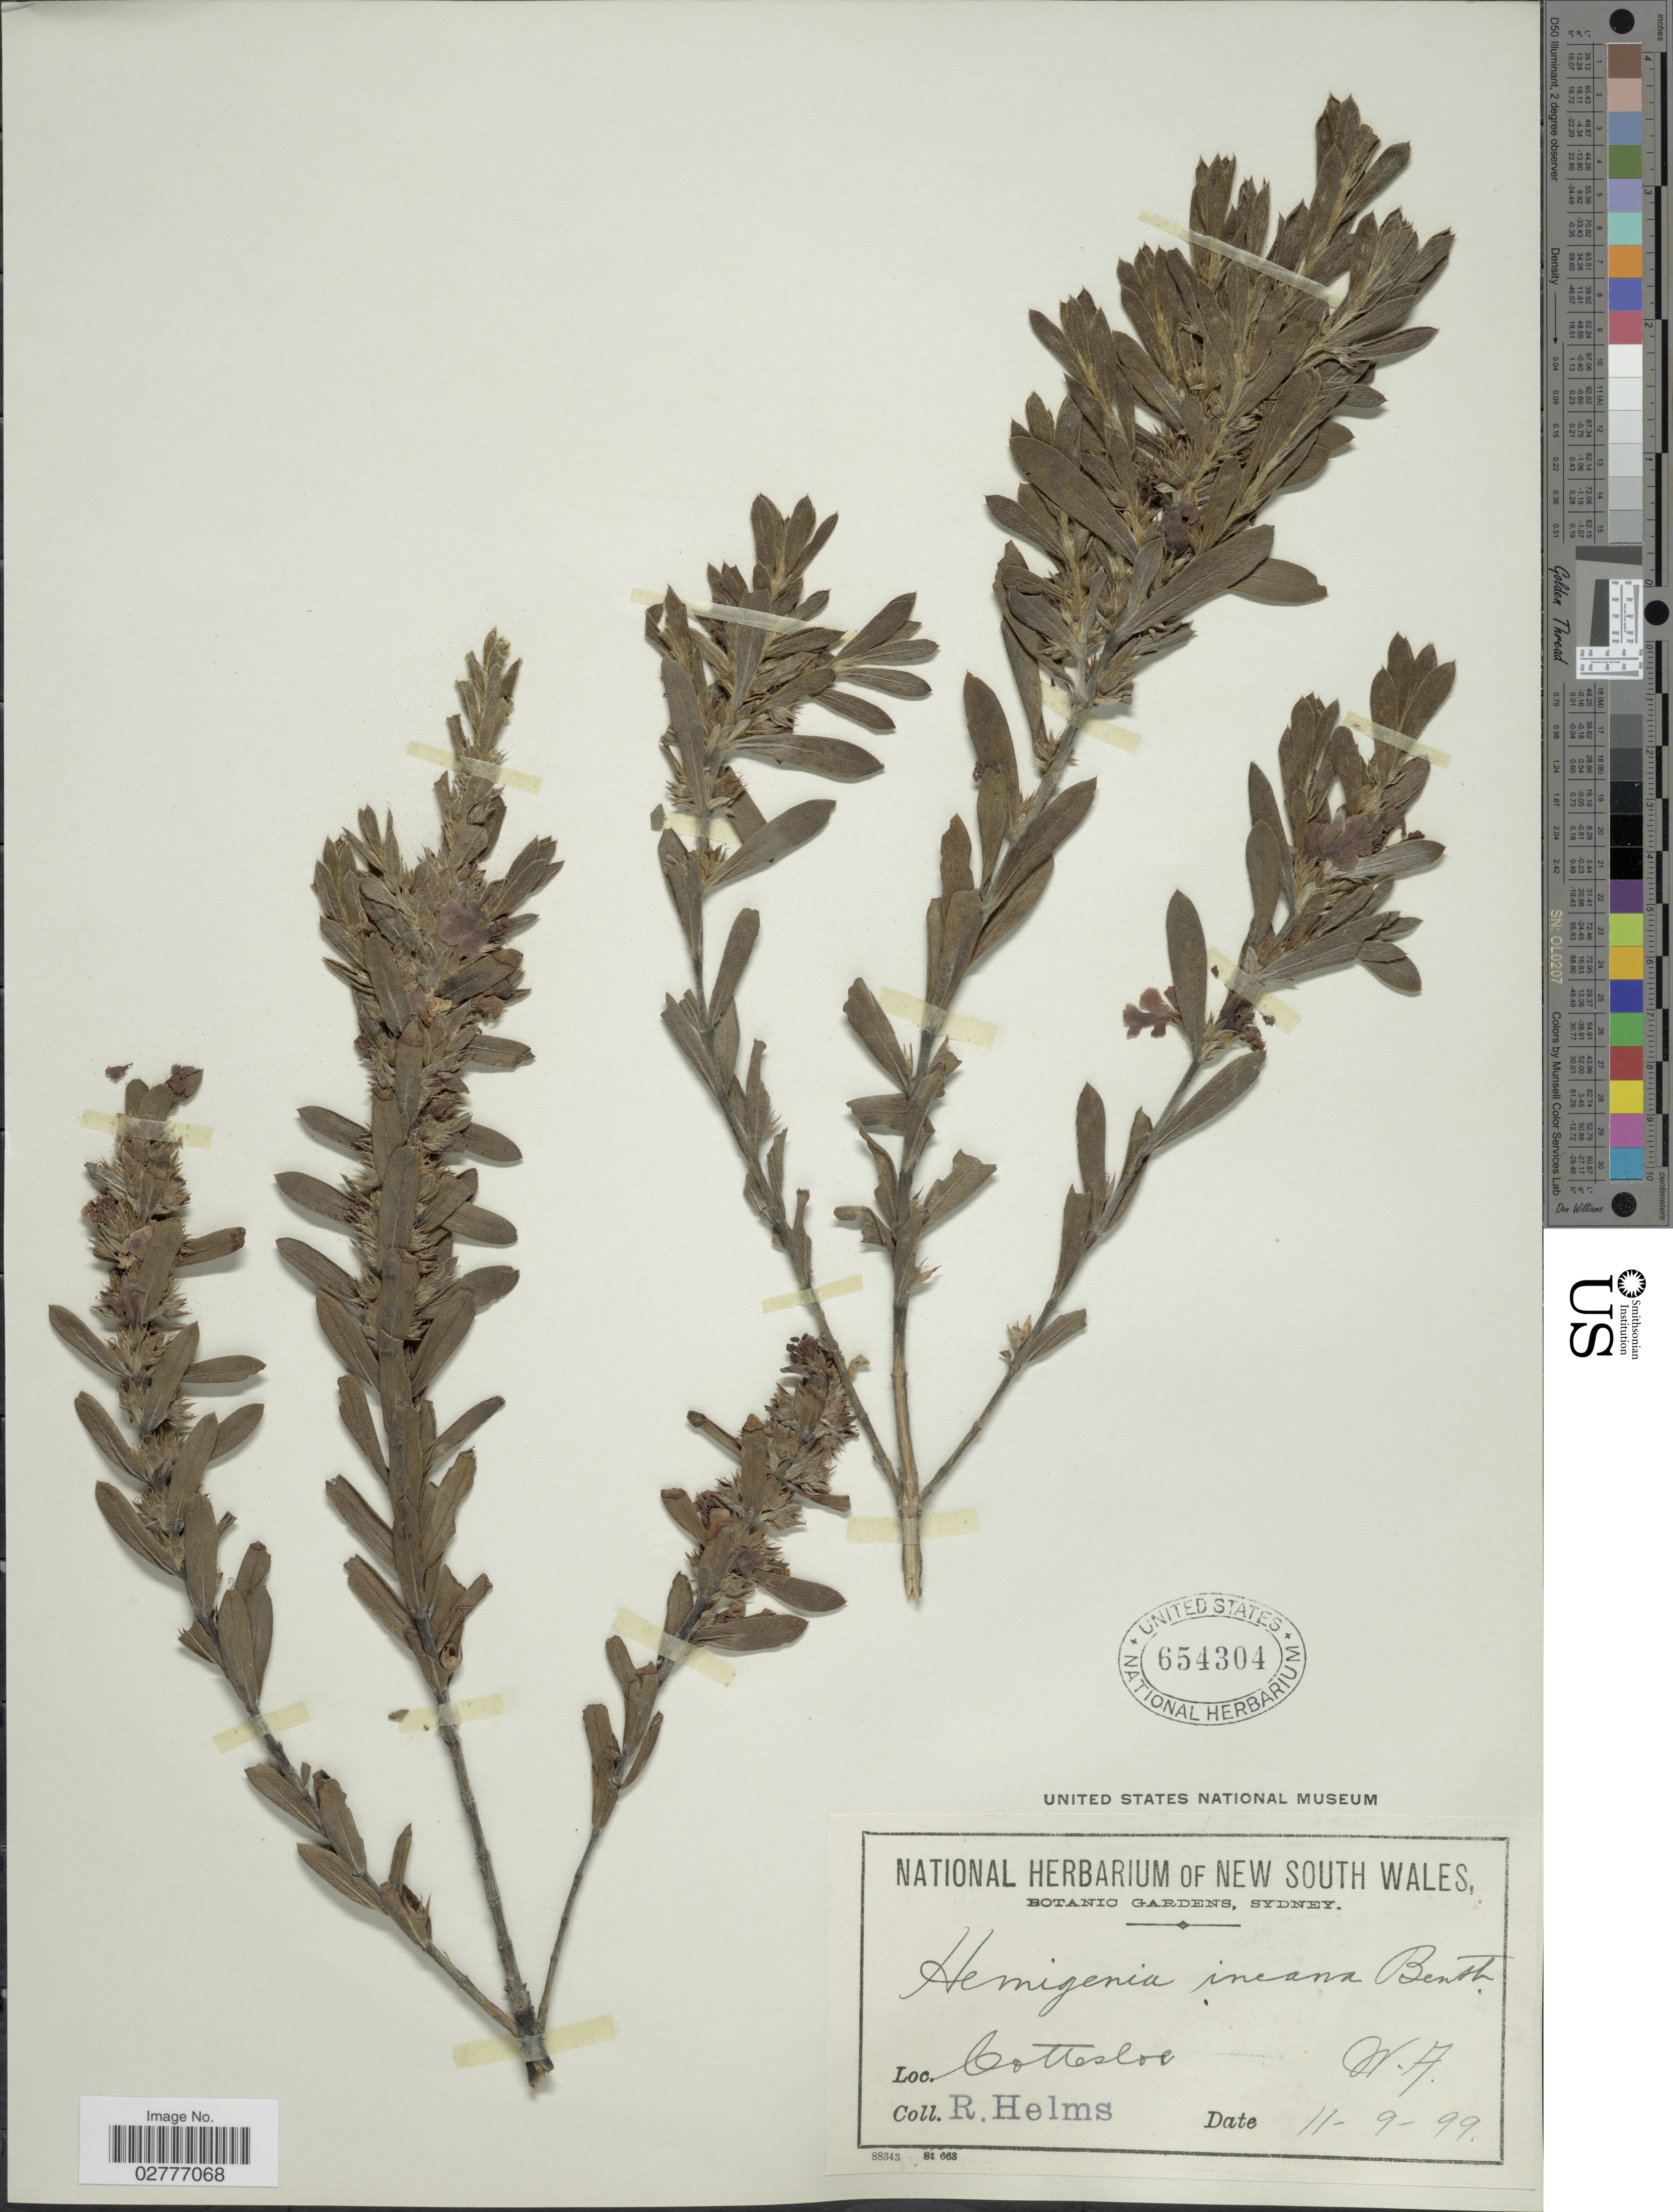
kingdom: Plantae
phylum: Tracheophyta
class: Magnoliopsida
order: Lamiales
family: Lamiaceae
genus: Hemigenia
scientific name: Hemigenia incana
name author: (Lindl.) Benth.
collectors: R. Helms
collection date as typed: Transcribed d/m/y: 11/9/99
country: Australia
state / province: Western Australia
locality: Cottesloe. W.A.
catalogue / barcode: US 654304